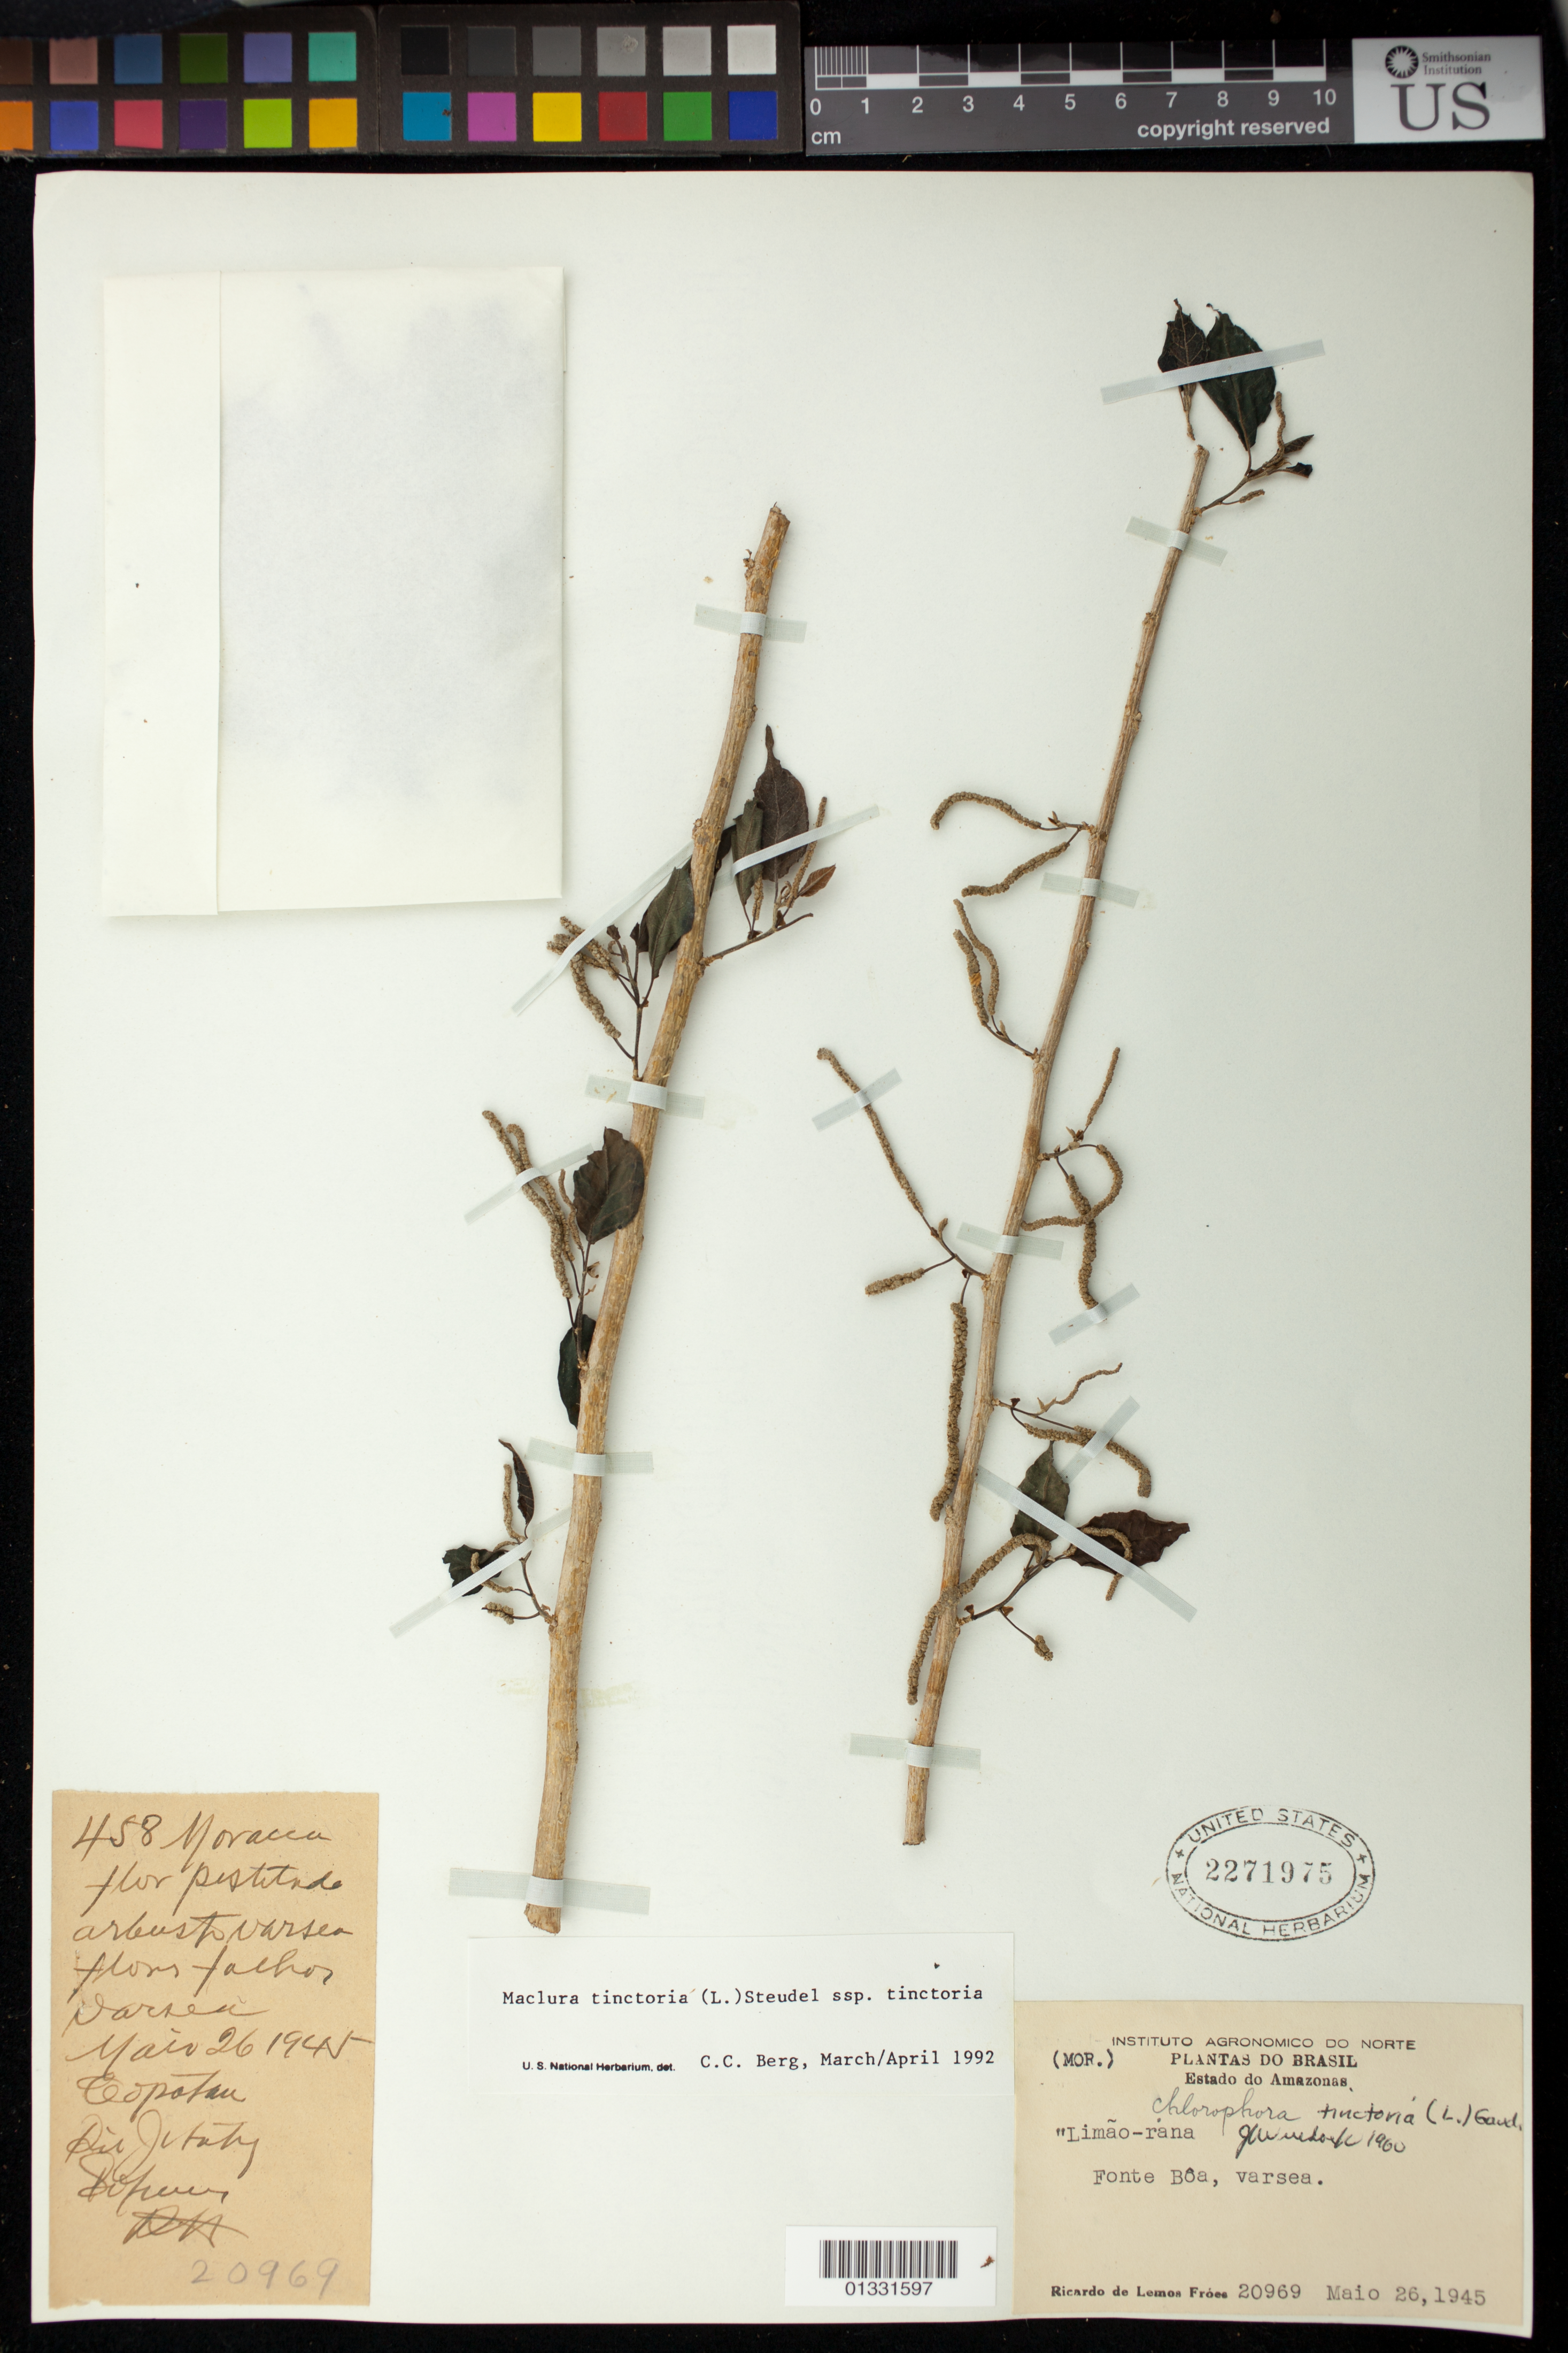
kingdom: Plantae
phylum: Tracheophyta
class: Magnoliopsida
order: Rosales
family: Moraceae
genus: Maclura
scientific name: Maclura tinctoria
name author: (L.) D. Don ex Steud.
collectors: R. L. Fróes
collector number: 20969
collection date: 1945-05-26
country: Brazil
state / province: Amazonas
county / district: Fonte Boa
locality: Rio Jutahy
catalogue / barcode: US 2271975